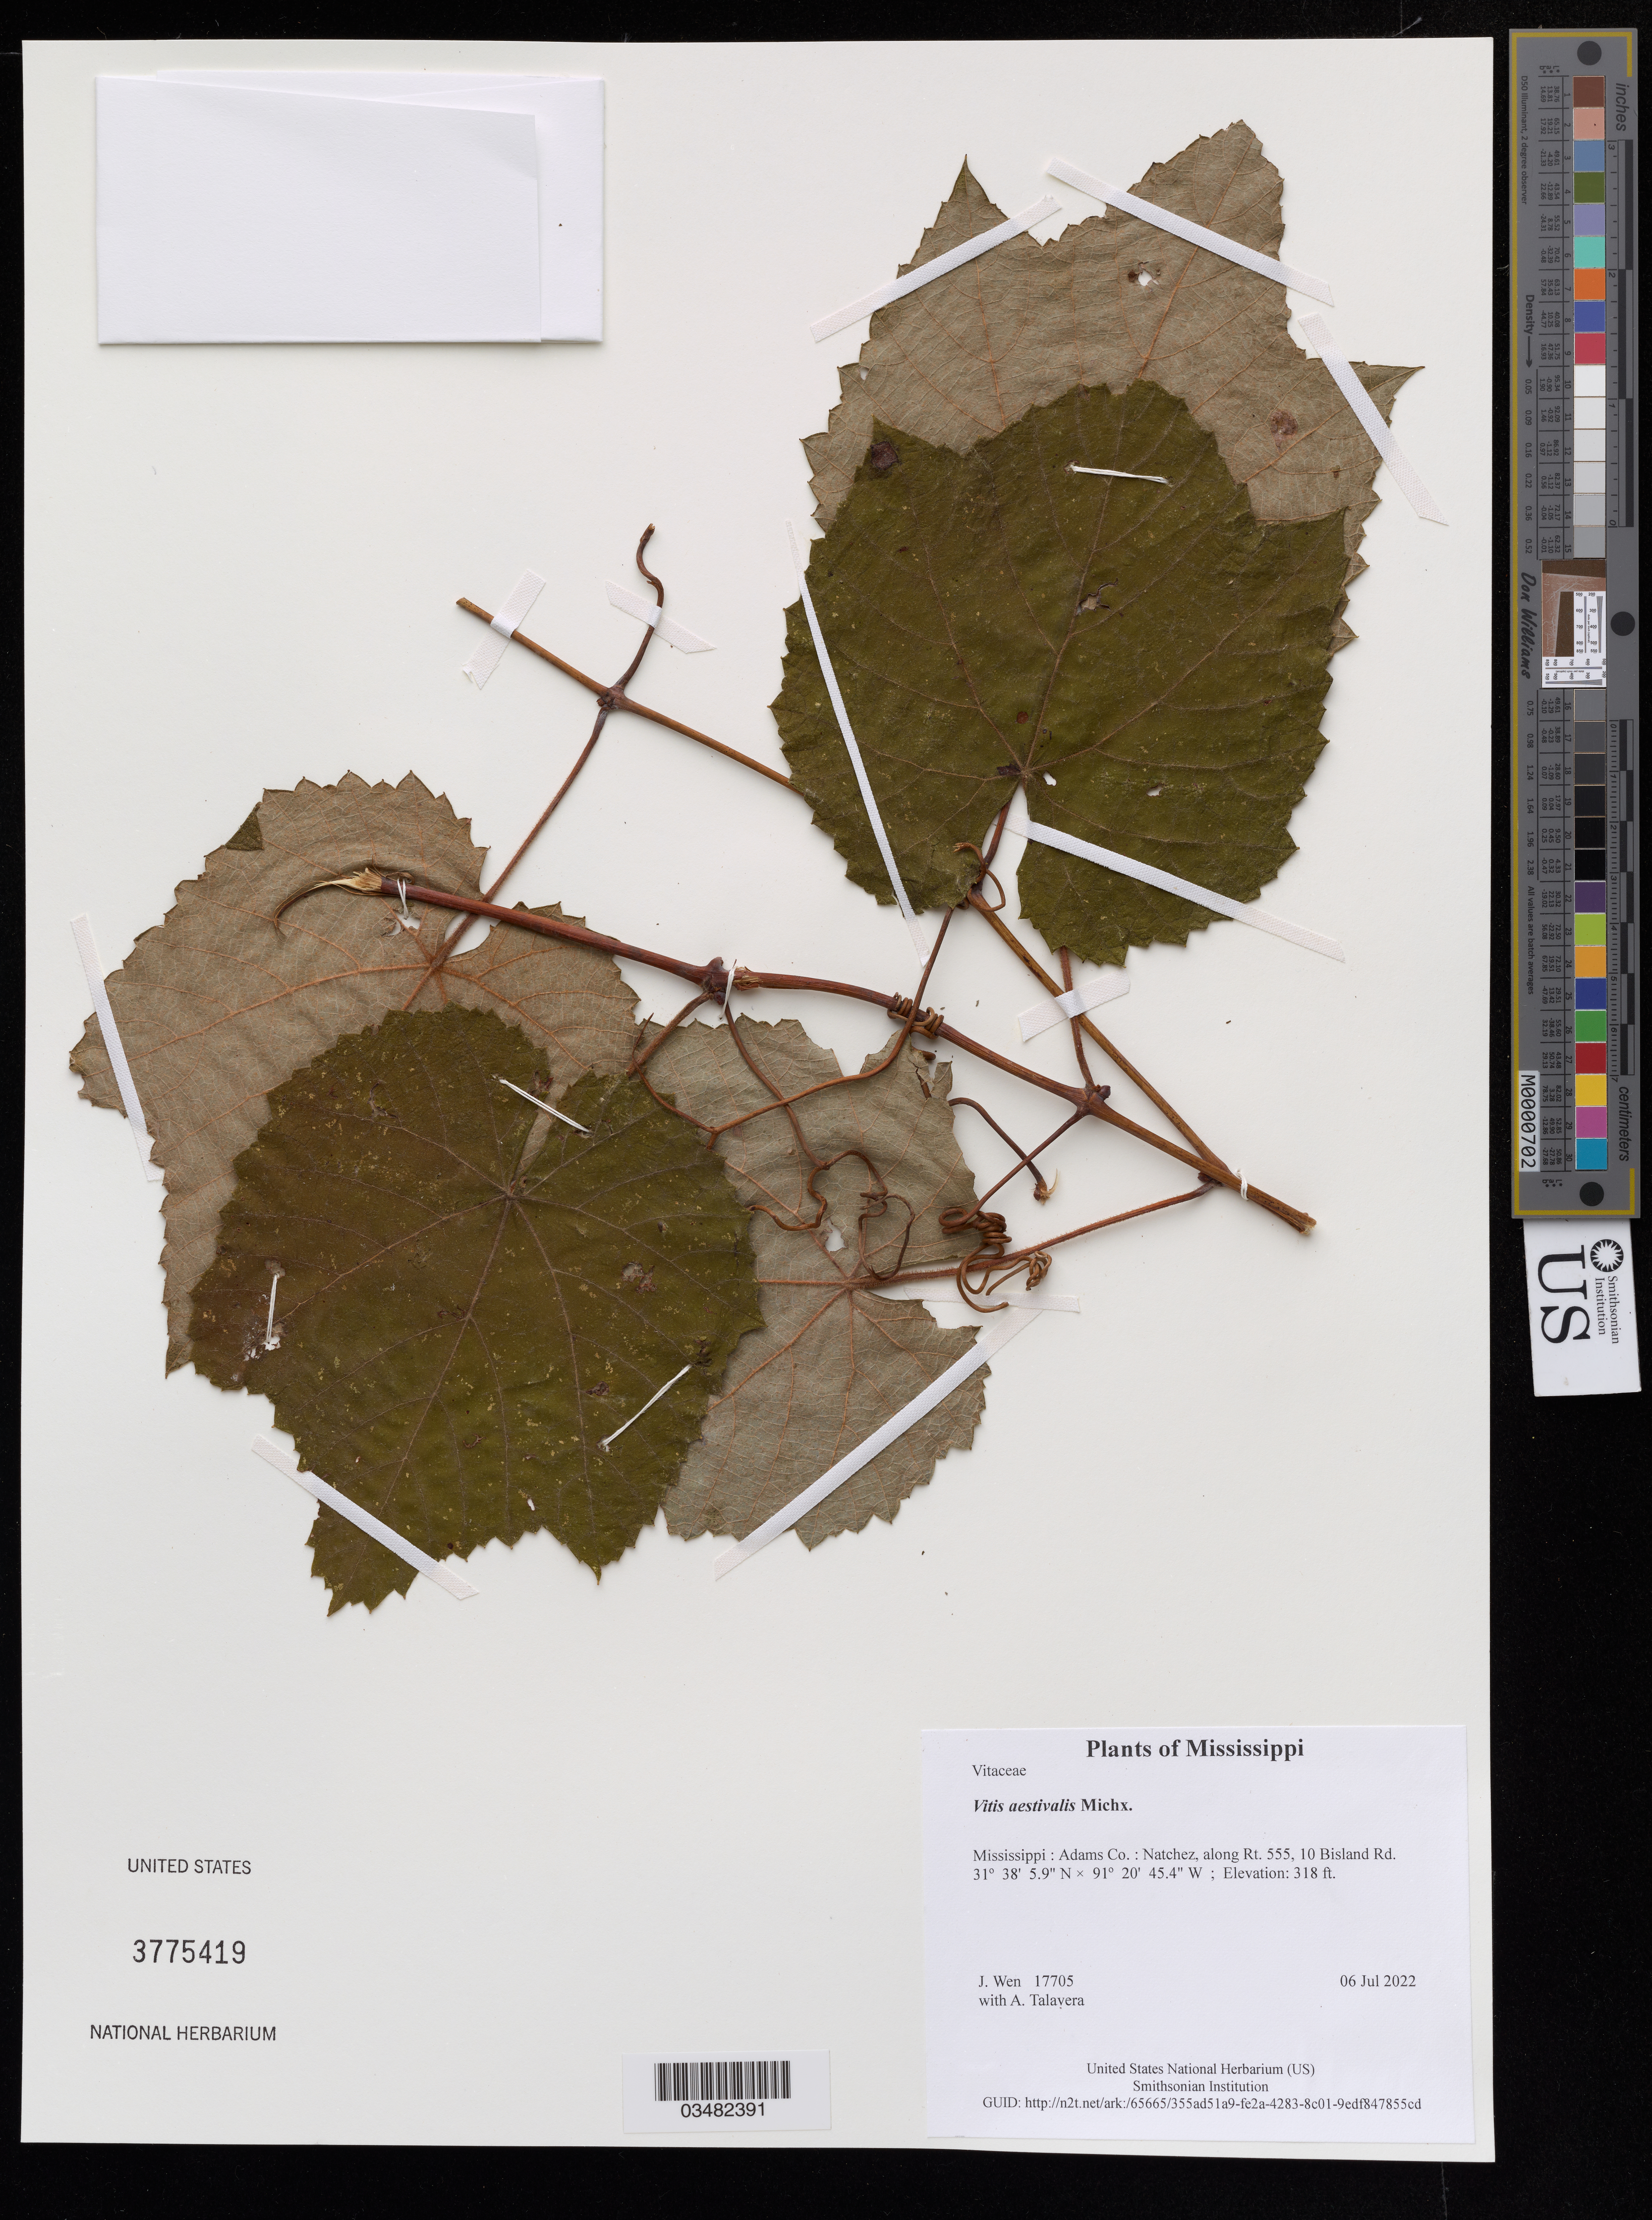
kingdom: Plantae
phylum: Tracheophyta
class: Magnoliopsida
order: Vitales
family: Vitaceae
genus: Vitis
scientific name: Vitis aestivalis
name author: Michx.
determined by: Wen, Jun, (BOT), Smithsonian Institution - National Museum of Natural History (UNITED STATES)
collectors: J. Wen & A. Talavera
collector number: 17705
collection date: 2022-07-06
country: United States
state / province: Mississippi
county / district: Adams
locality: Natchez, along Rt. 555, 10 Bisland Rd.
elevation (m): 97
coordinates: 31 38.098 N, 91 20.757 W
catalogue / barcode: US 3775419